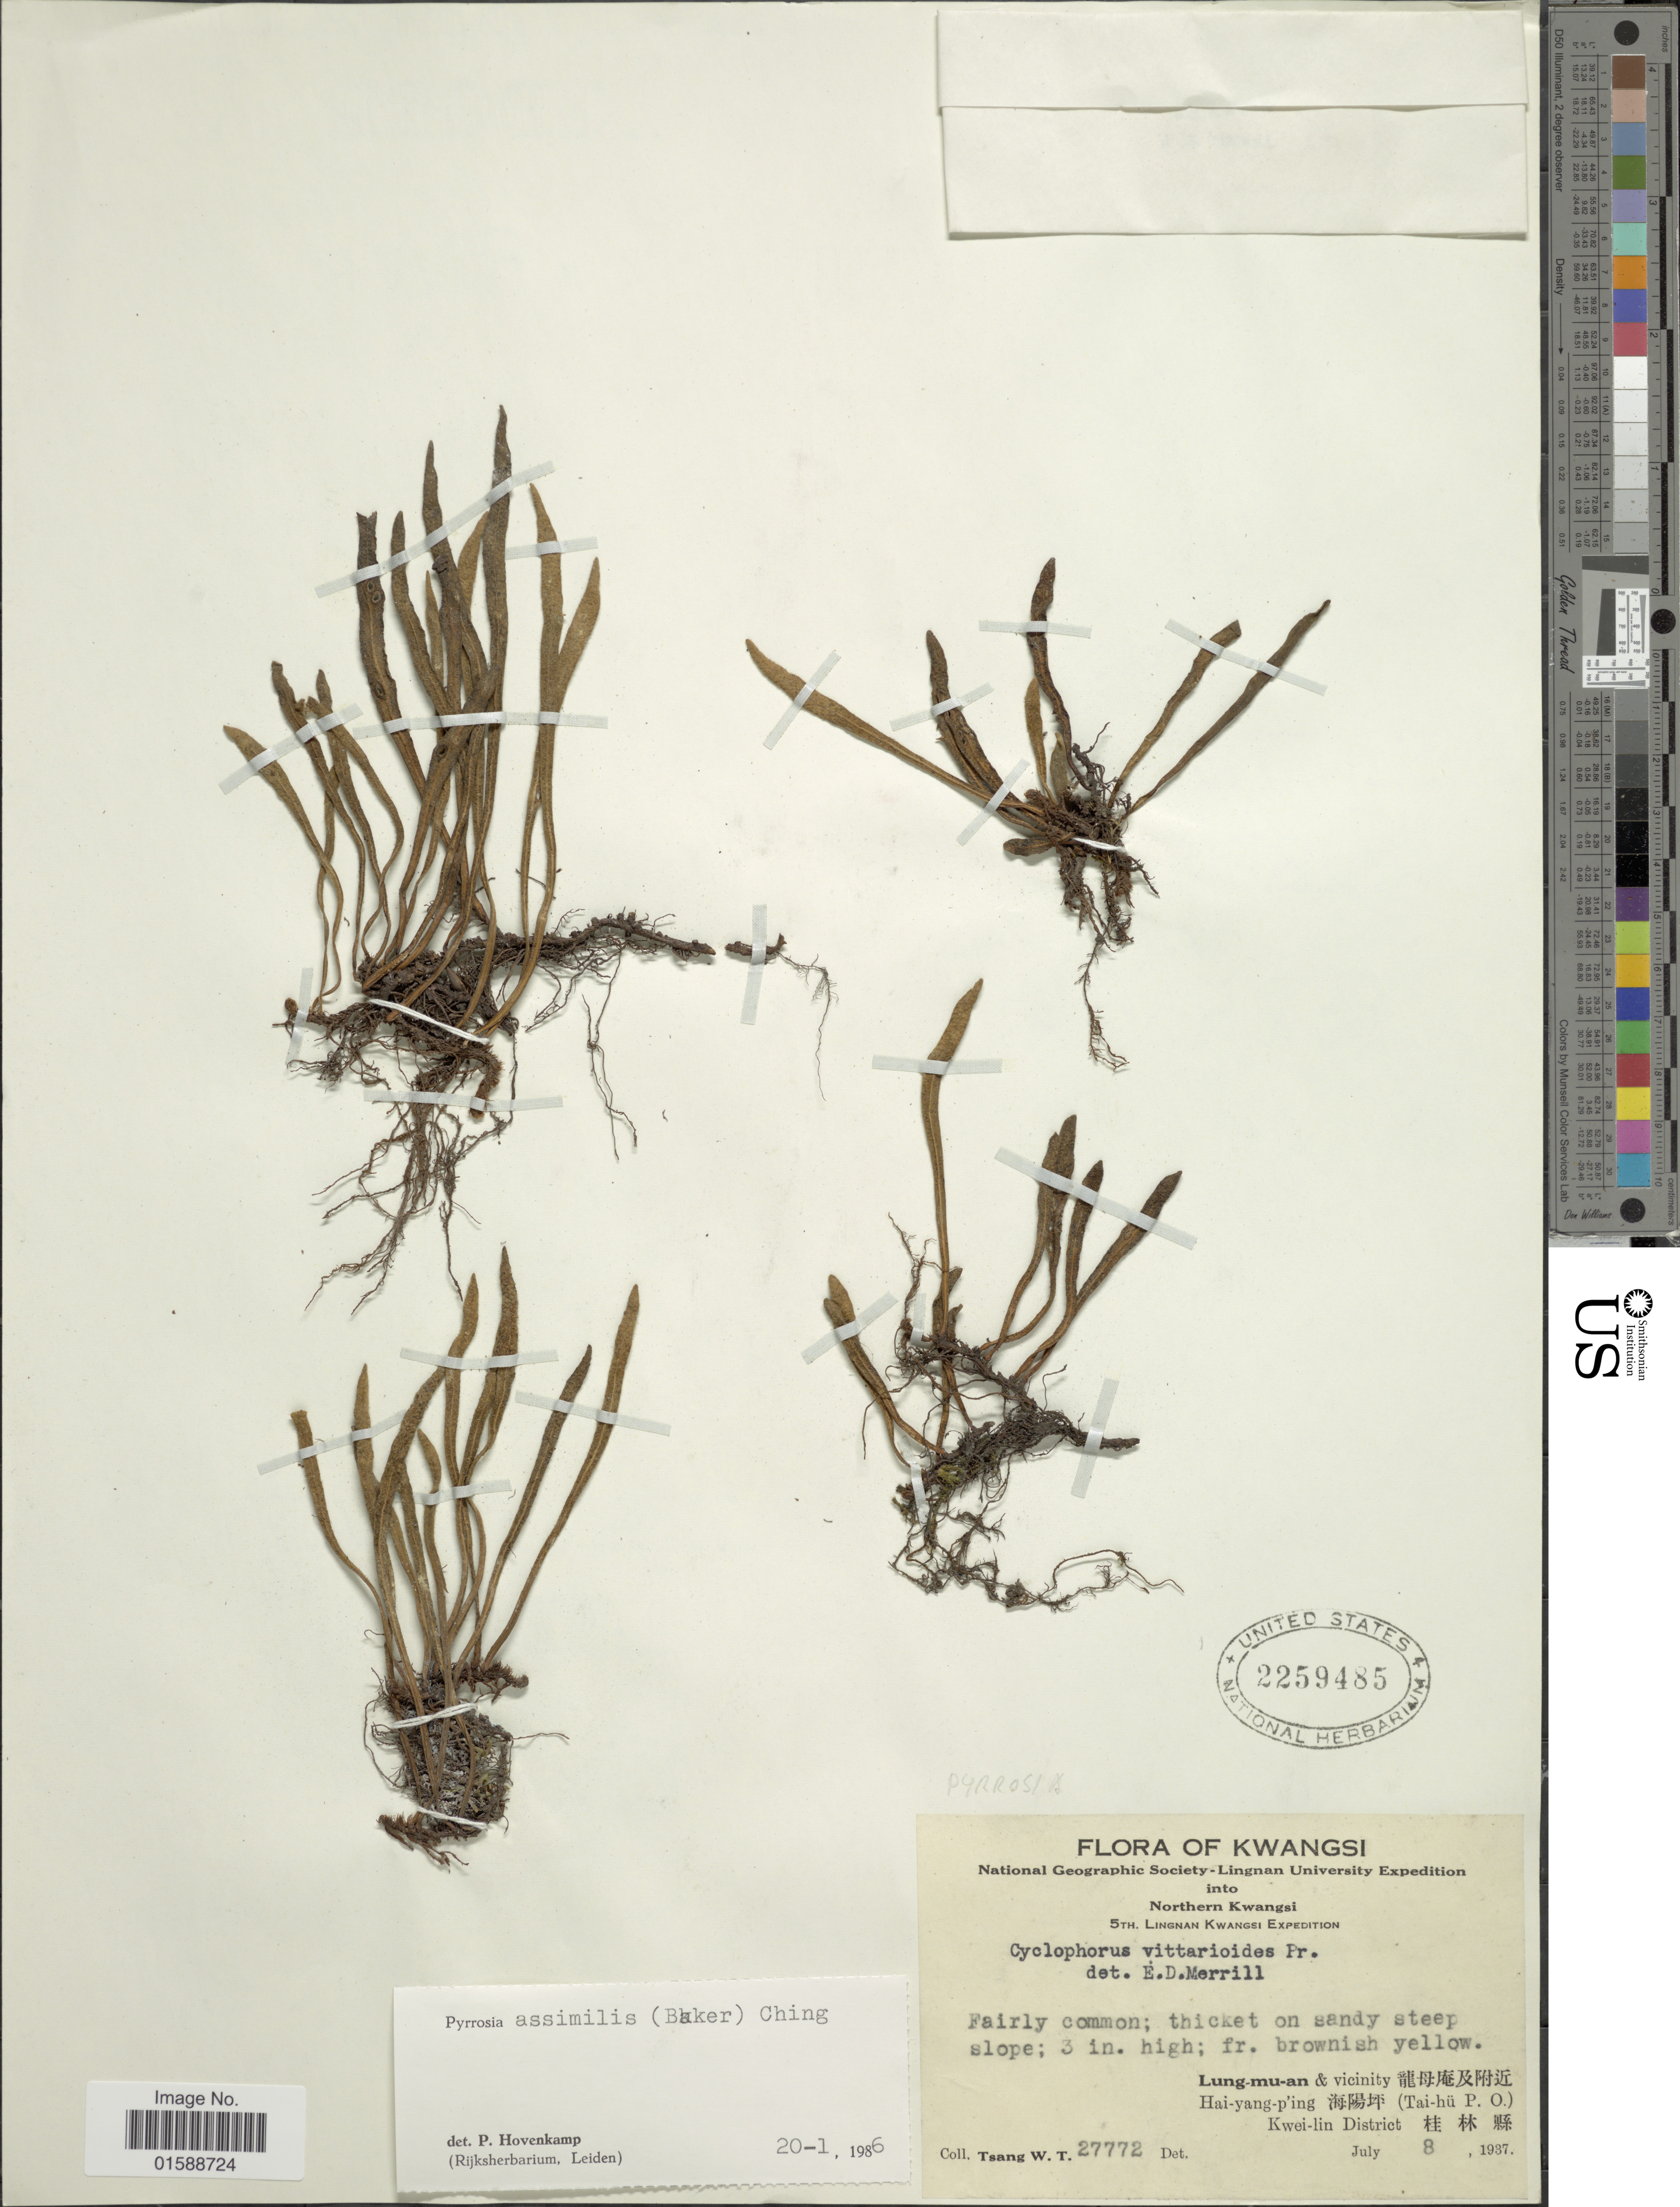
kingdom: Plantae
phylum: Tracheophyta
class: Polypodiopsida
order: Polypodiales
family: Polypodiaceae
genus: Pyrrosia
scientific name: Pyrrosia assimilis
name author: (Baker) Ching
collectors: W. T. Tsang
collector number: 27772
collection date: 1937-07-08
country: China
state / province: Guangxi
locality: Northern Kwangsi. Lung-mu-an & vicinity. Hai-yang-p'ing (Tai-hü P. O.). Kwei-lin District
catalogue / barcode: US 2259485